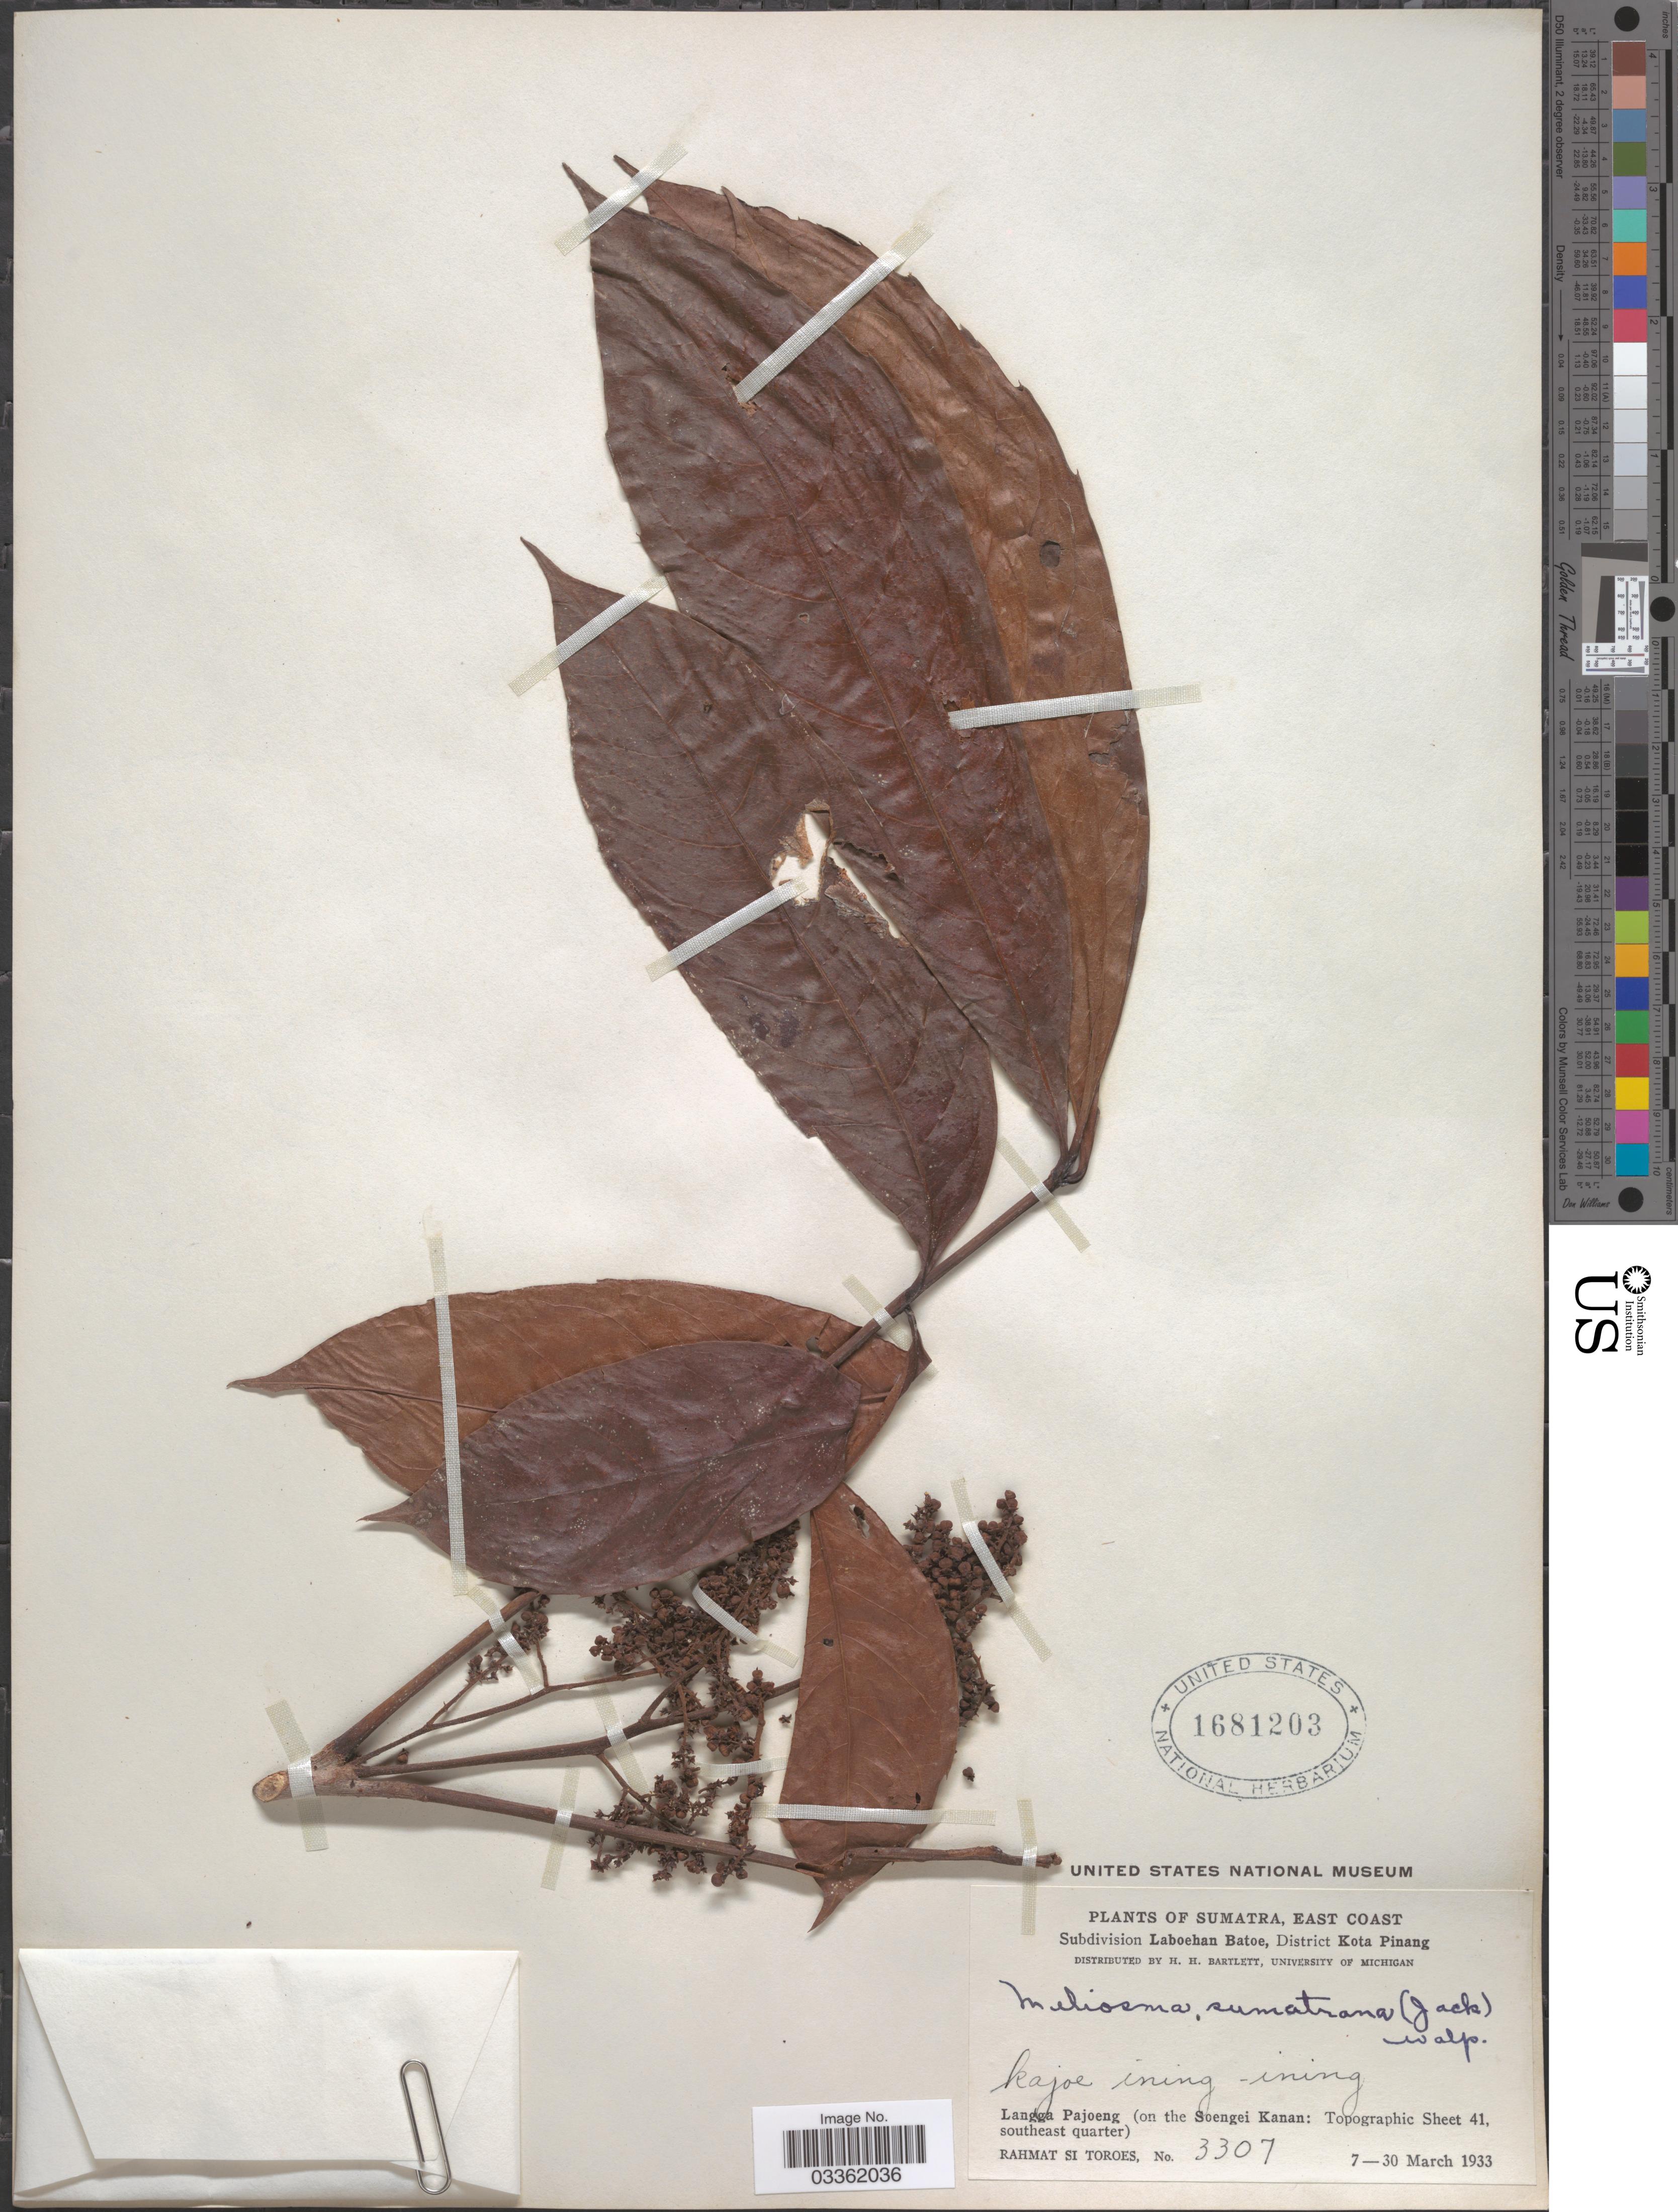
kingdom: Plantae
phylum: Tracheophyta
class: Magnoliopsida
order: Proteales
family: Sabiaceae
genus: Meliosma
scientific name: Meliosma sumatrana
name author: (Jack) Walp.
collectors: Rahmat Si Boeea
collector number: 3307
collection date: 1933-03-07/1933-03-30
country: Indonesia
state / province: Sumatra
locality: East Coast. Subdivision Laboehan Batoe, District Kota Pinang. Langga Pajoeng (on the Soengei Kanan: Topographic Sheet 41, southeast quarter).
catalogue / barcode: US 1681203